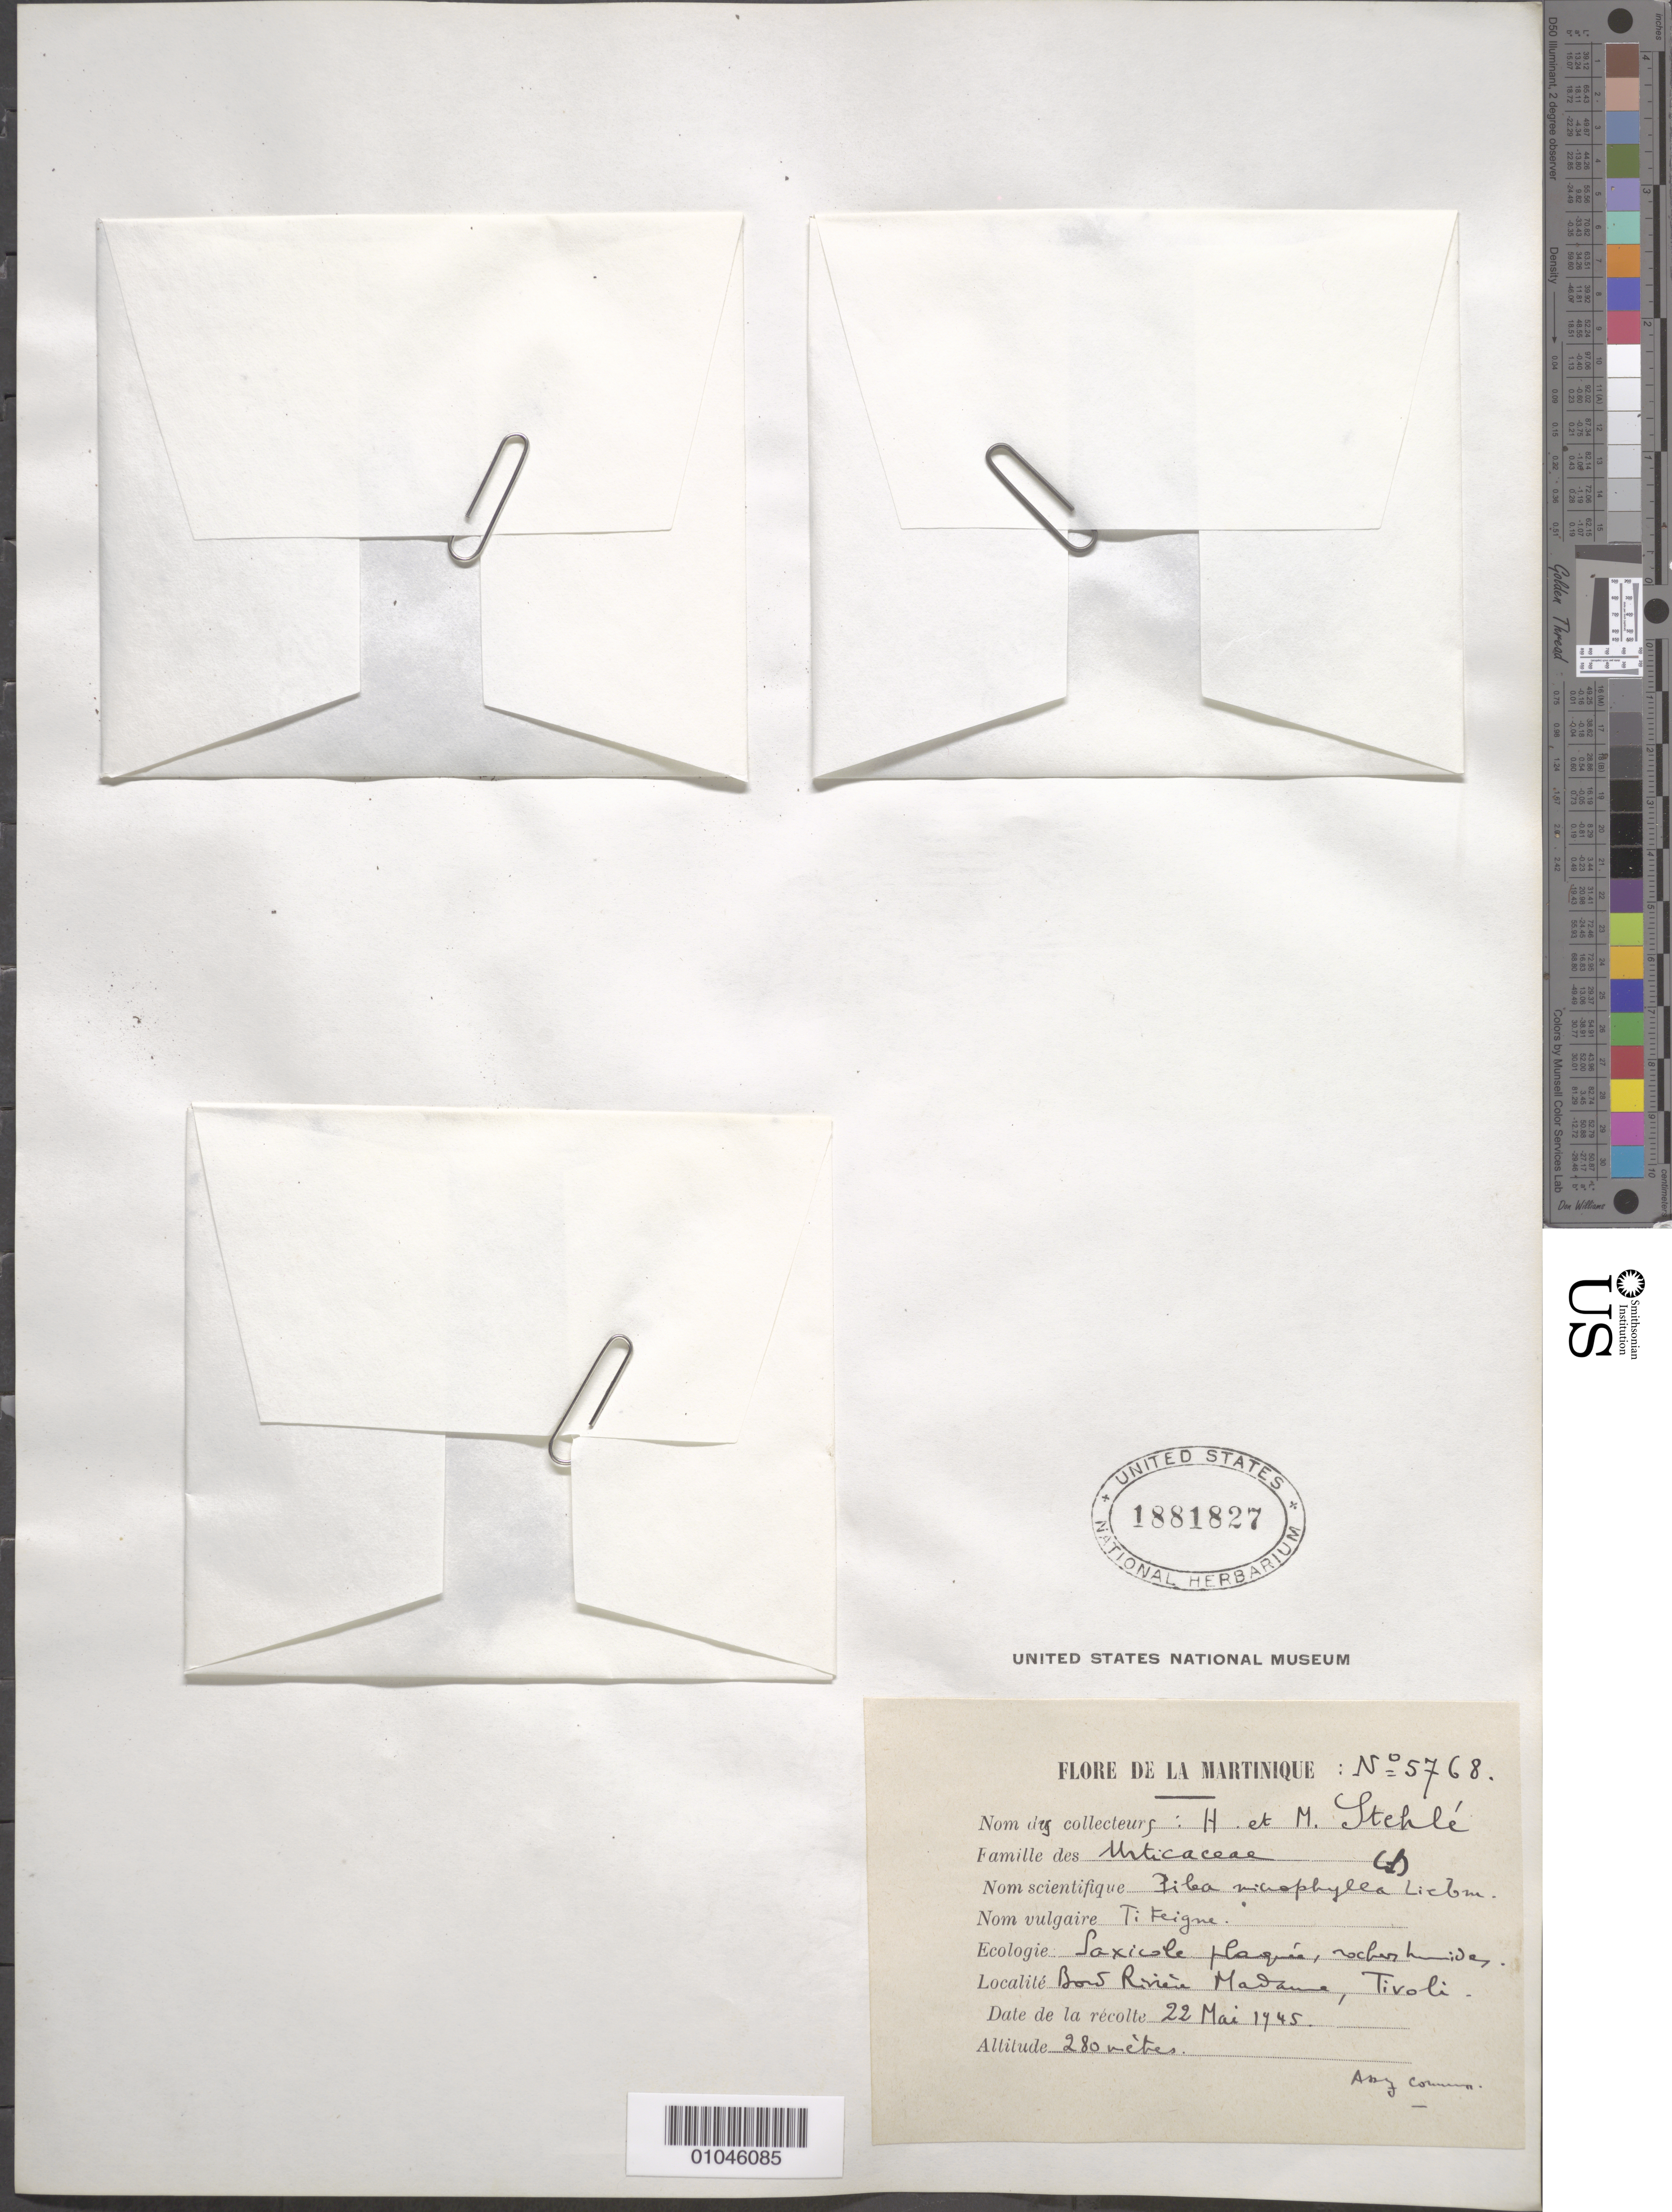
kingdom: Plantae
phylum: Tracheophyta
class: Magnoliopsida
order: Rosales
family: Urticaceae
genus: Pilea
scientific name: Pilea microphylla var. microphylla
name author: (L.) Liebm.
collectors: H. Stehlé & M. Stehlé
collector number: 5768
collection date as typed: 22 May 1945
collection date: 1945-05-22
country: Martinique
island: Martinique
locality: Tivoli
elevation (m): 280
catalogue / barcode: US 1881827